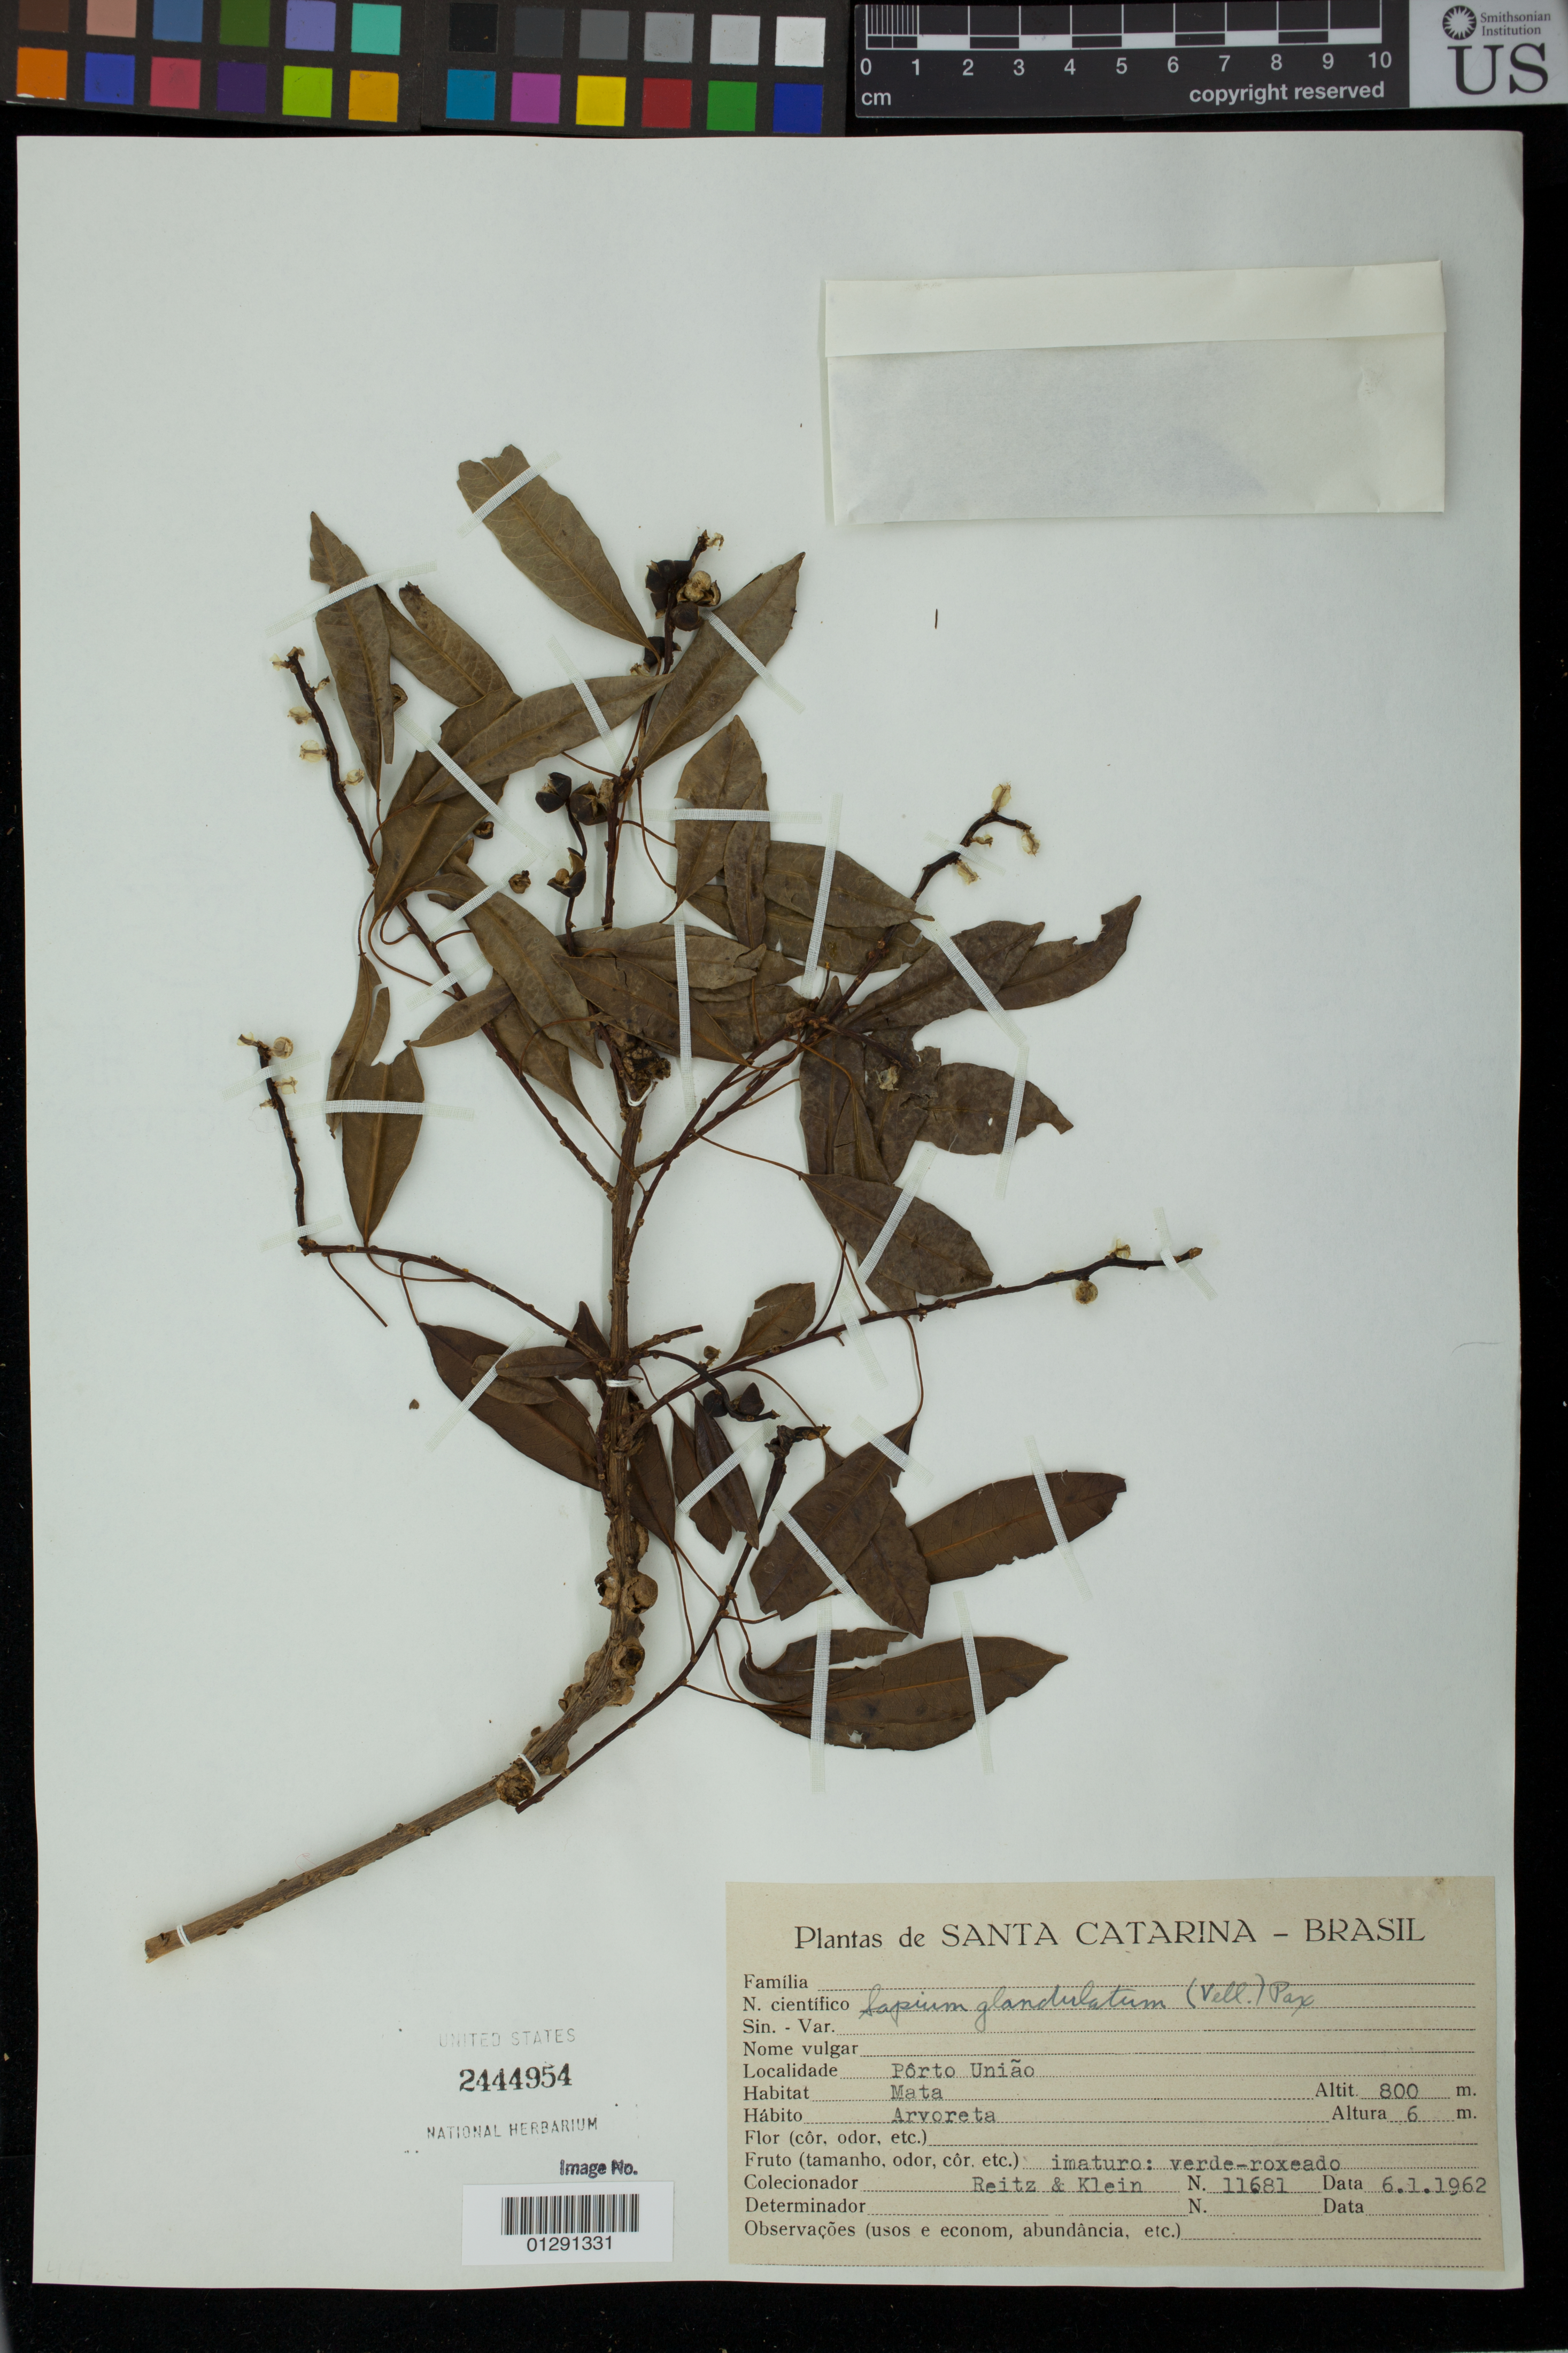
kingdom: Plantae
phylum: Tracheophyta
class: Magnoliopsida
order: Malpighiales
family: Euphorbiaceae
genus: Sapium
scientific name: Sapium glandulatum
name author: (Vell.) Pax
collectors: -- Reitz & Klein, --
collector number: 11681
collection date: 1962-01-06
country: Brazil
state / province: Santa Catarina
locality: Porto Uniao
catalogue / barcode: US 2444954